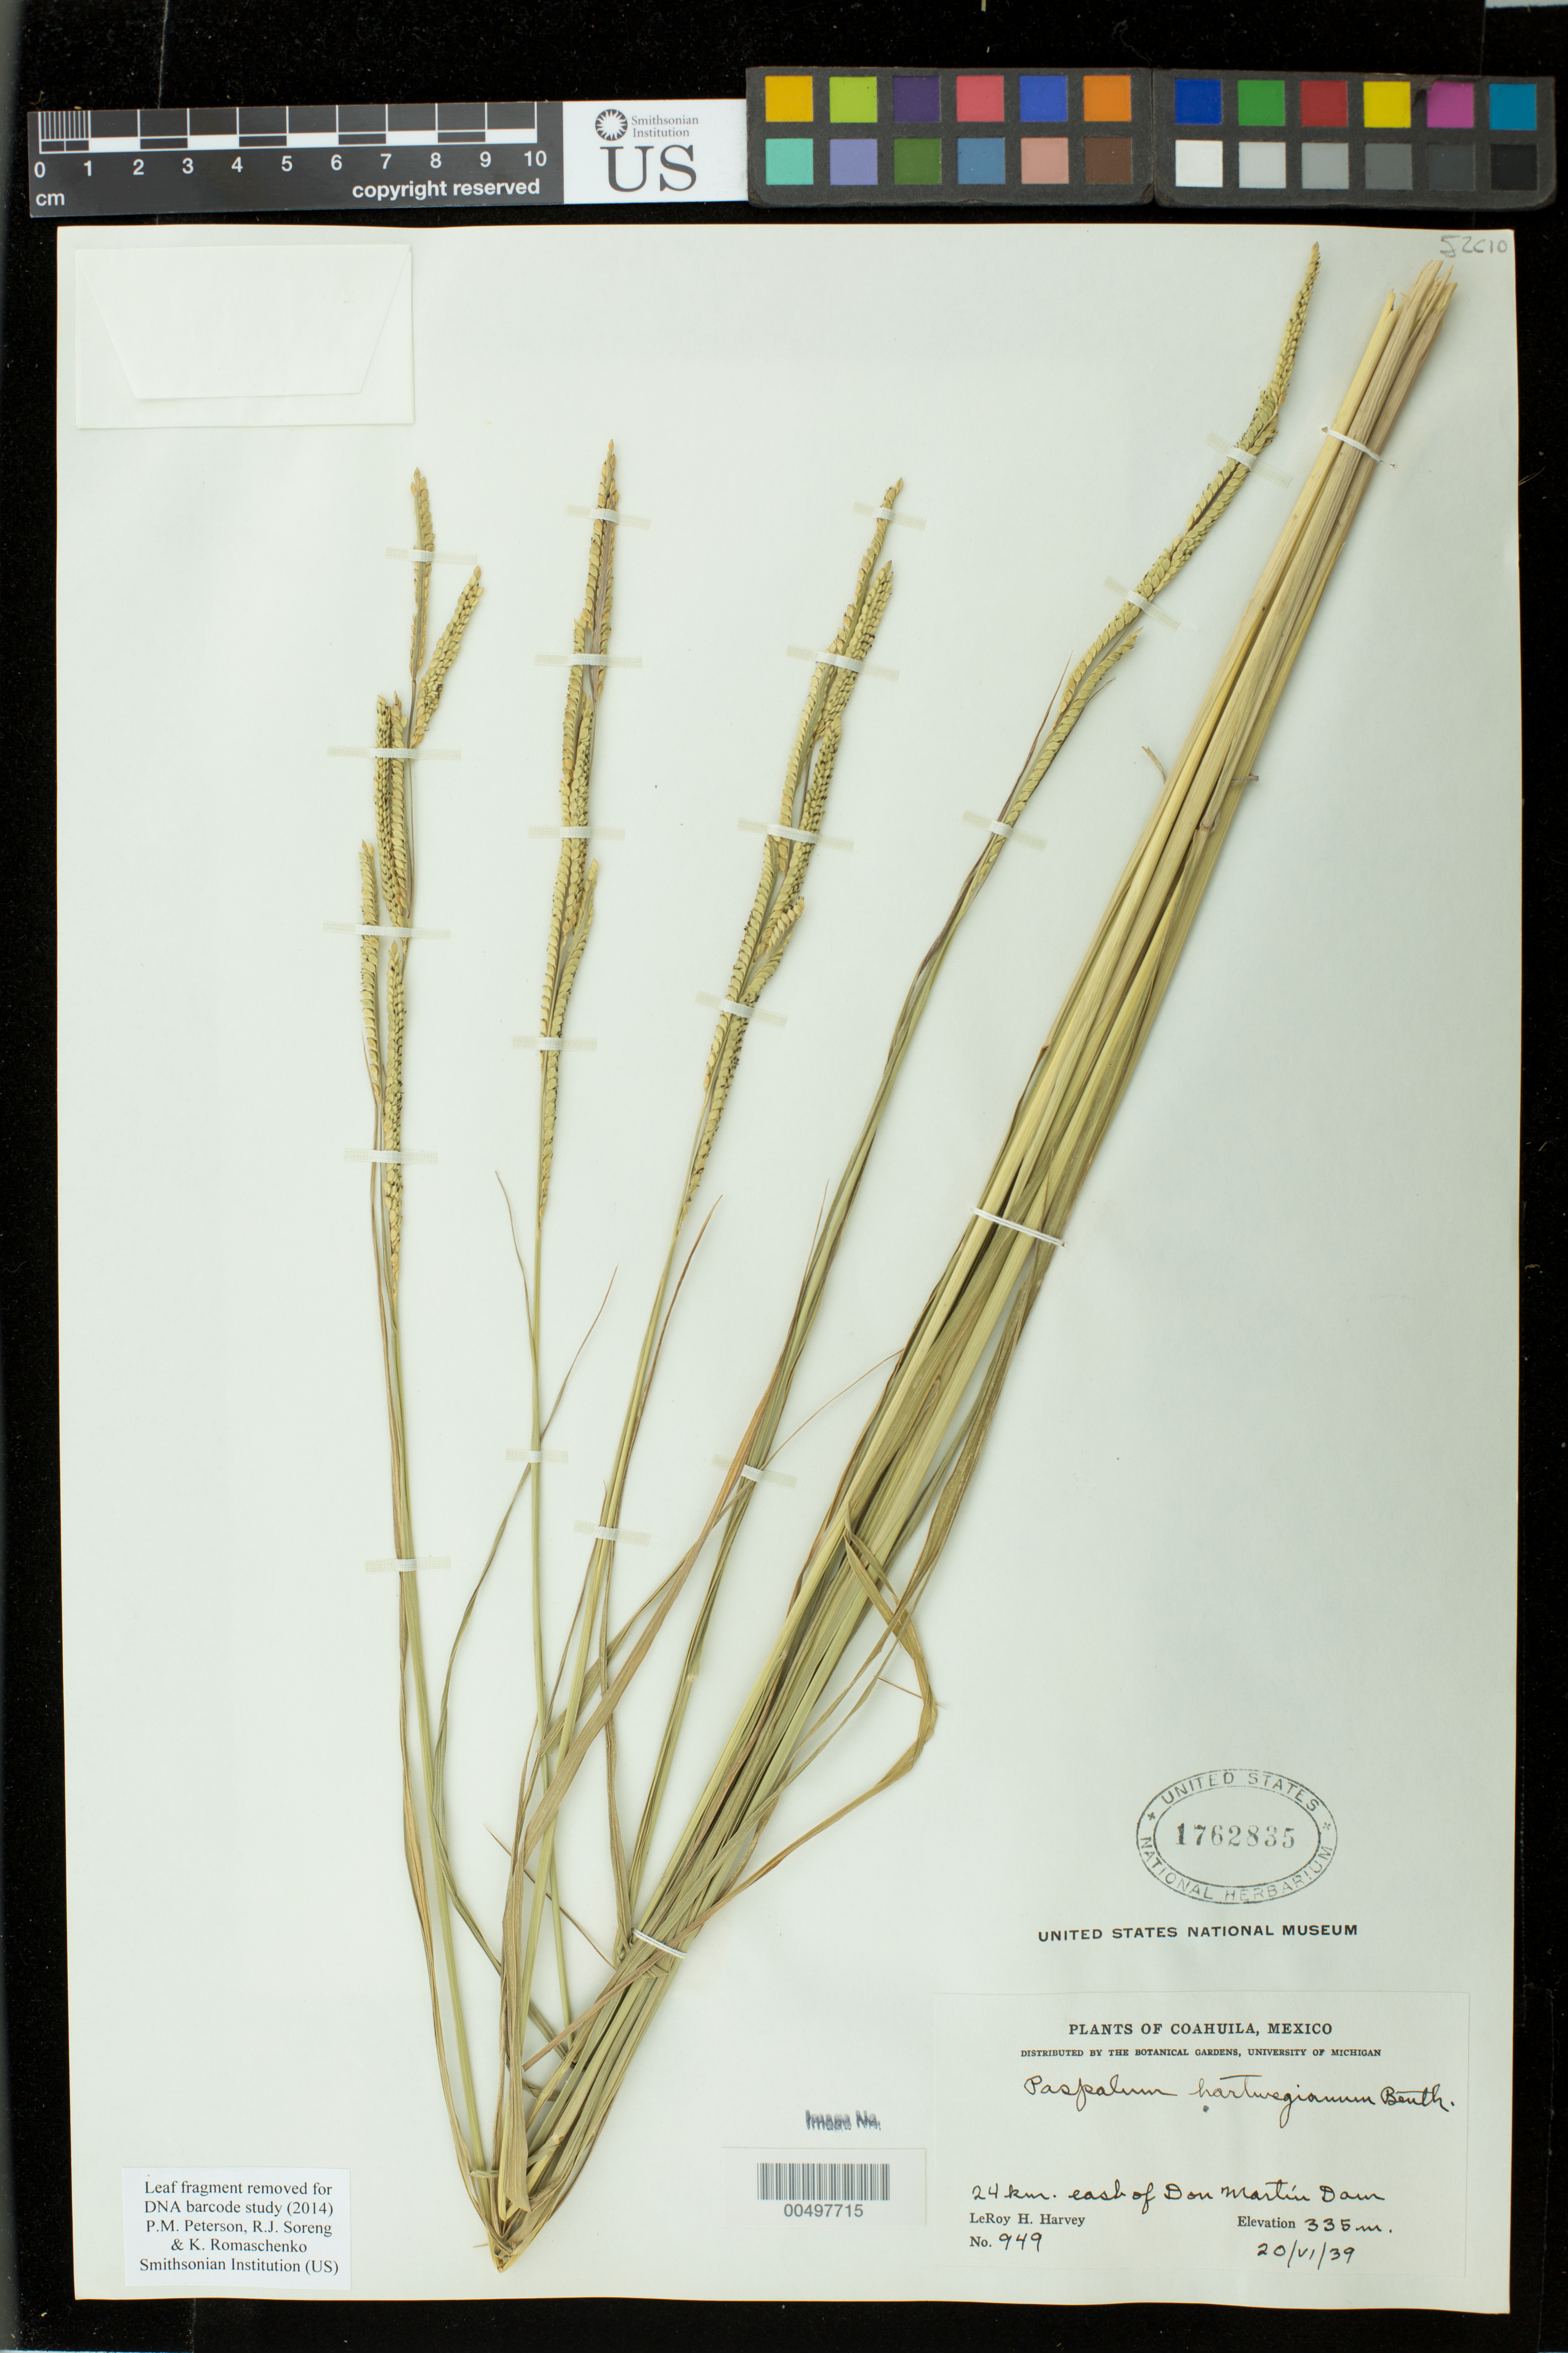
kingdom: Plantae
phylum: Tracheophyta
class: Liliopsida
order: Poales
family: Poaceae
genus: Paspalum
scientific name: Paspalum hartwegianum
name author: E. Fourn.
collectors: L. H. Harvey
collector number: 949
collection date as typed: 20 Jun 1939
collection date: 1939-06-20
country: Mexico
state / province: Coahuila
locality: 24 km E of Don Martin Dam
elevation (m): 335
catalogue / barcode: US 1762835